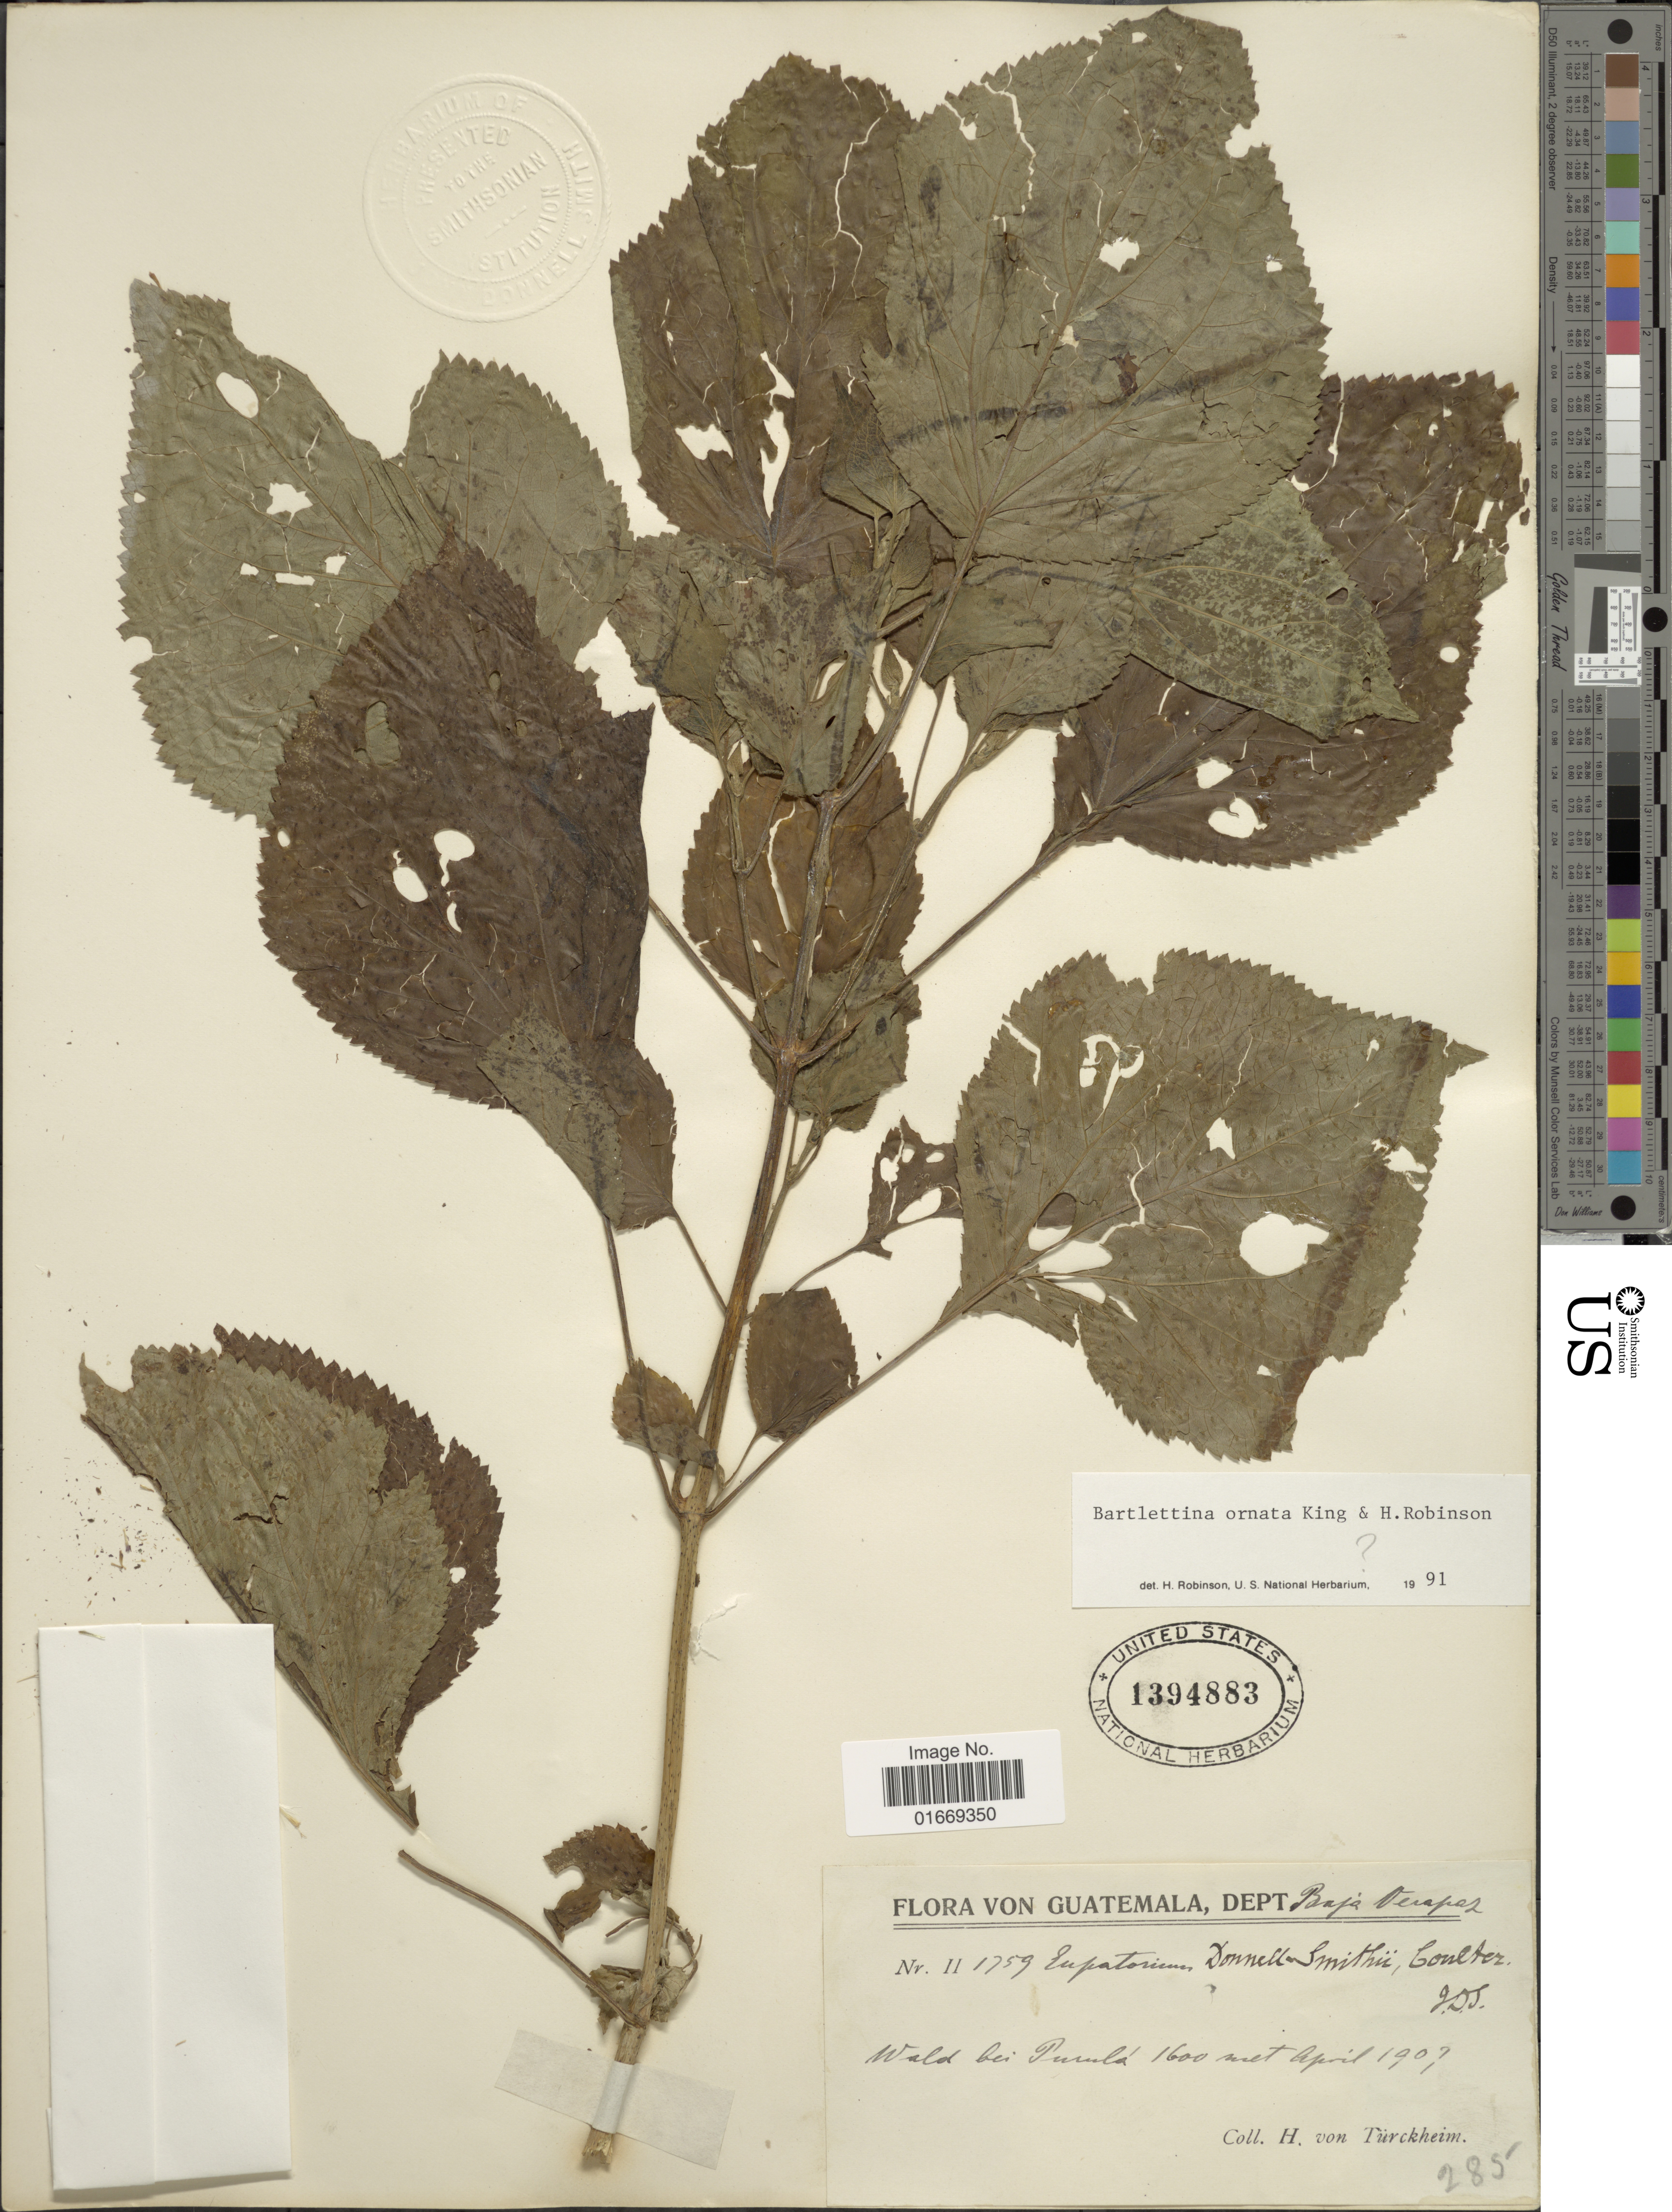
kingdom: Plantae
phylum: Tracheophyta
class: Magnoliopsida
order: Asterales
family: Asteraceae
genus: Bartlettina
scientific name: Bartlettina ornata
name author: R.M. King & H. Rob.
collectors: H. von Türckheim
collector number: II 1759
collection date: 1907-04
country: Guatemala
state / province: Baja Verapaz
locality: Dept. Baja Verapaz. Wald bei Purulá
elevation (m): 1600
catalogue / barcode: US 1394883